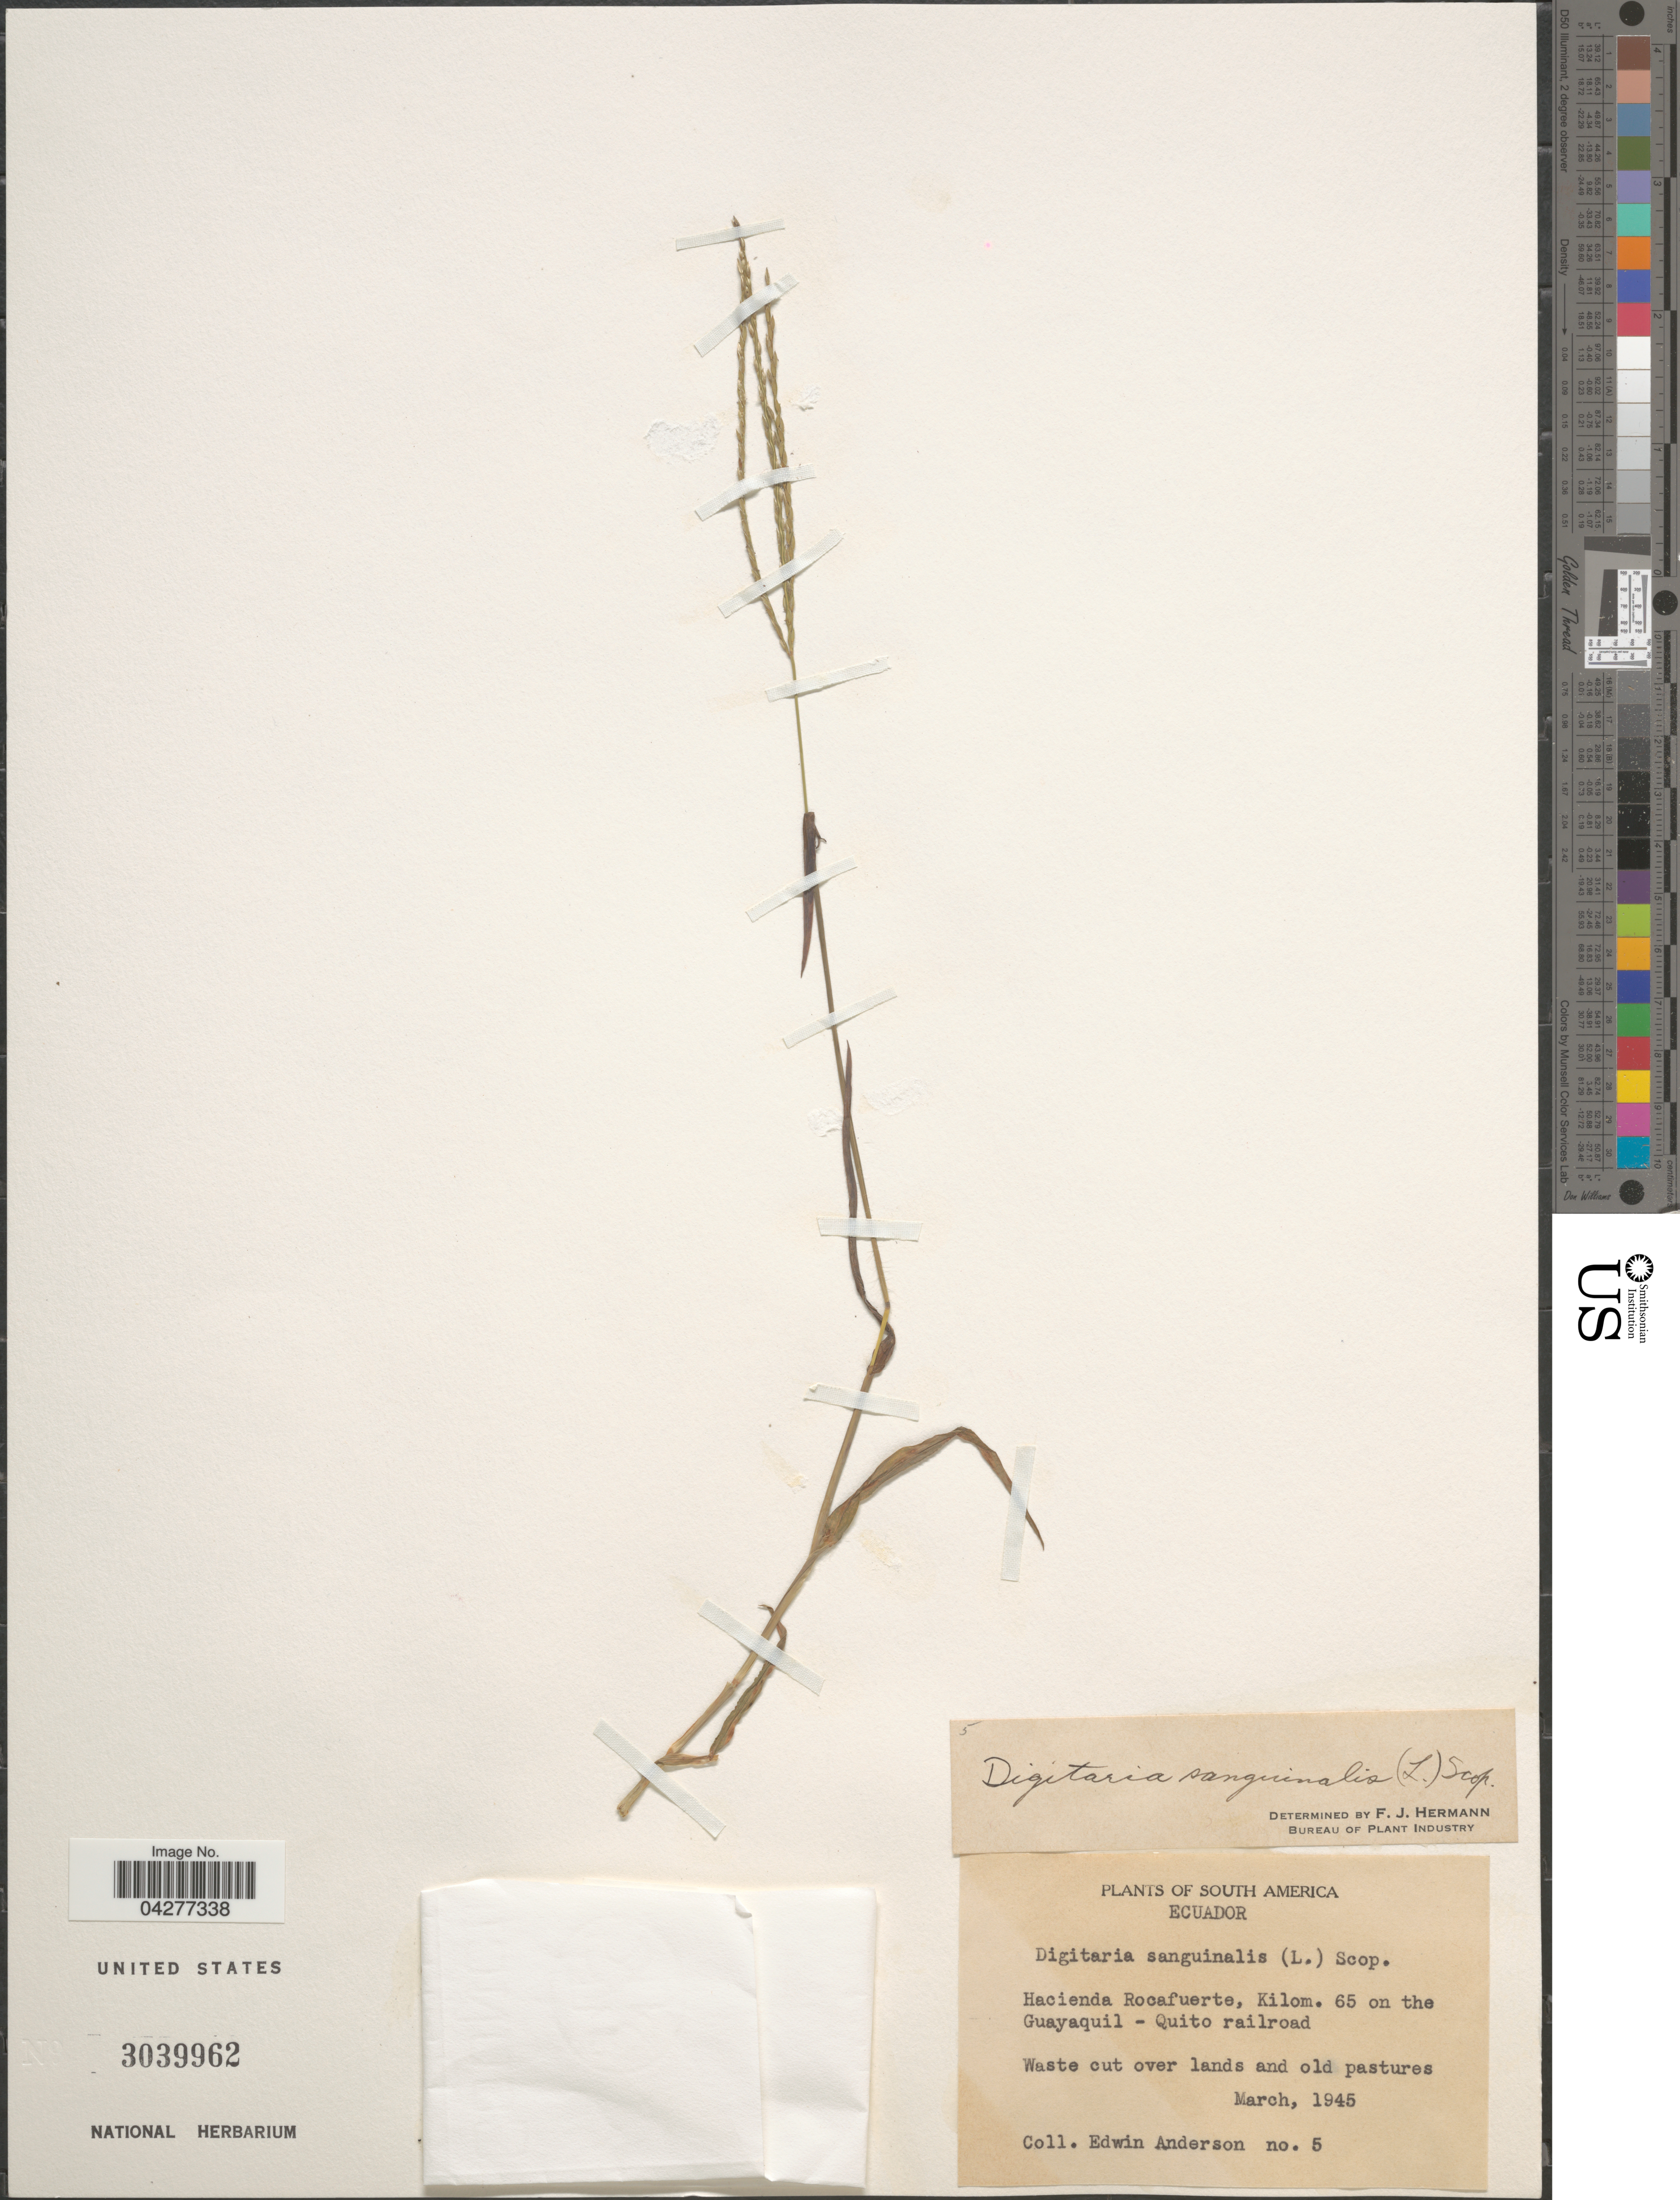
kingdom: Plantae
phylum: Tracheophyta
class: Liliopsida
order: Poales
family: Poaceae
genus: Digitaria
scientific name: Digitaria sanguinalis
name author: (L.) Scop.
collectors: E. Anderson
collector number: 5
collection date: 1945-03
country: Ecuador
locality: Hacienda Rocafuerte, Kilom. 65 on the Guayaquil-Quito railroad. Waste cut over lands and old pastures.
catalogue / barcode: US 3039962